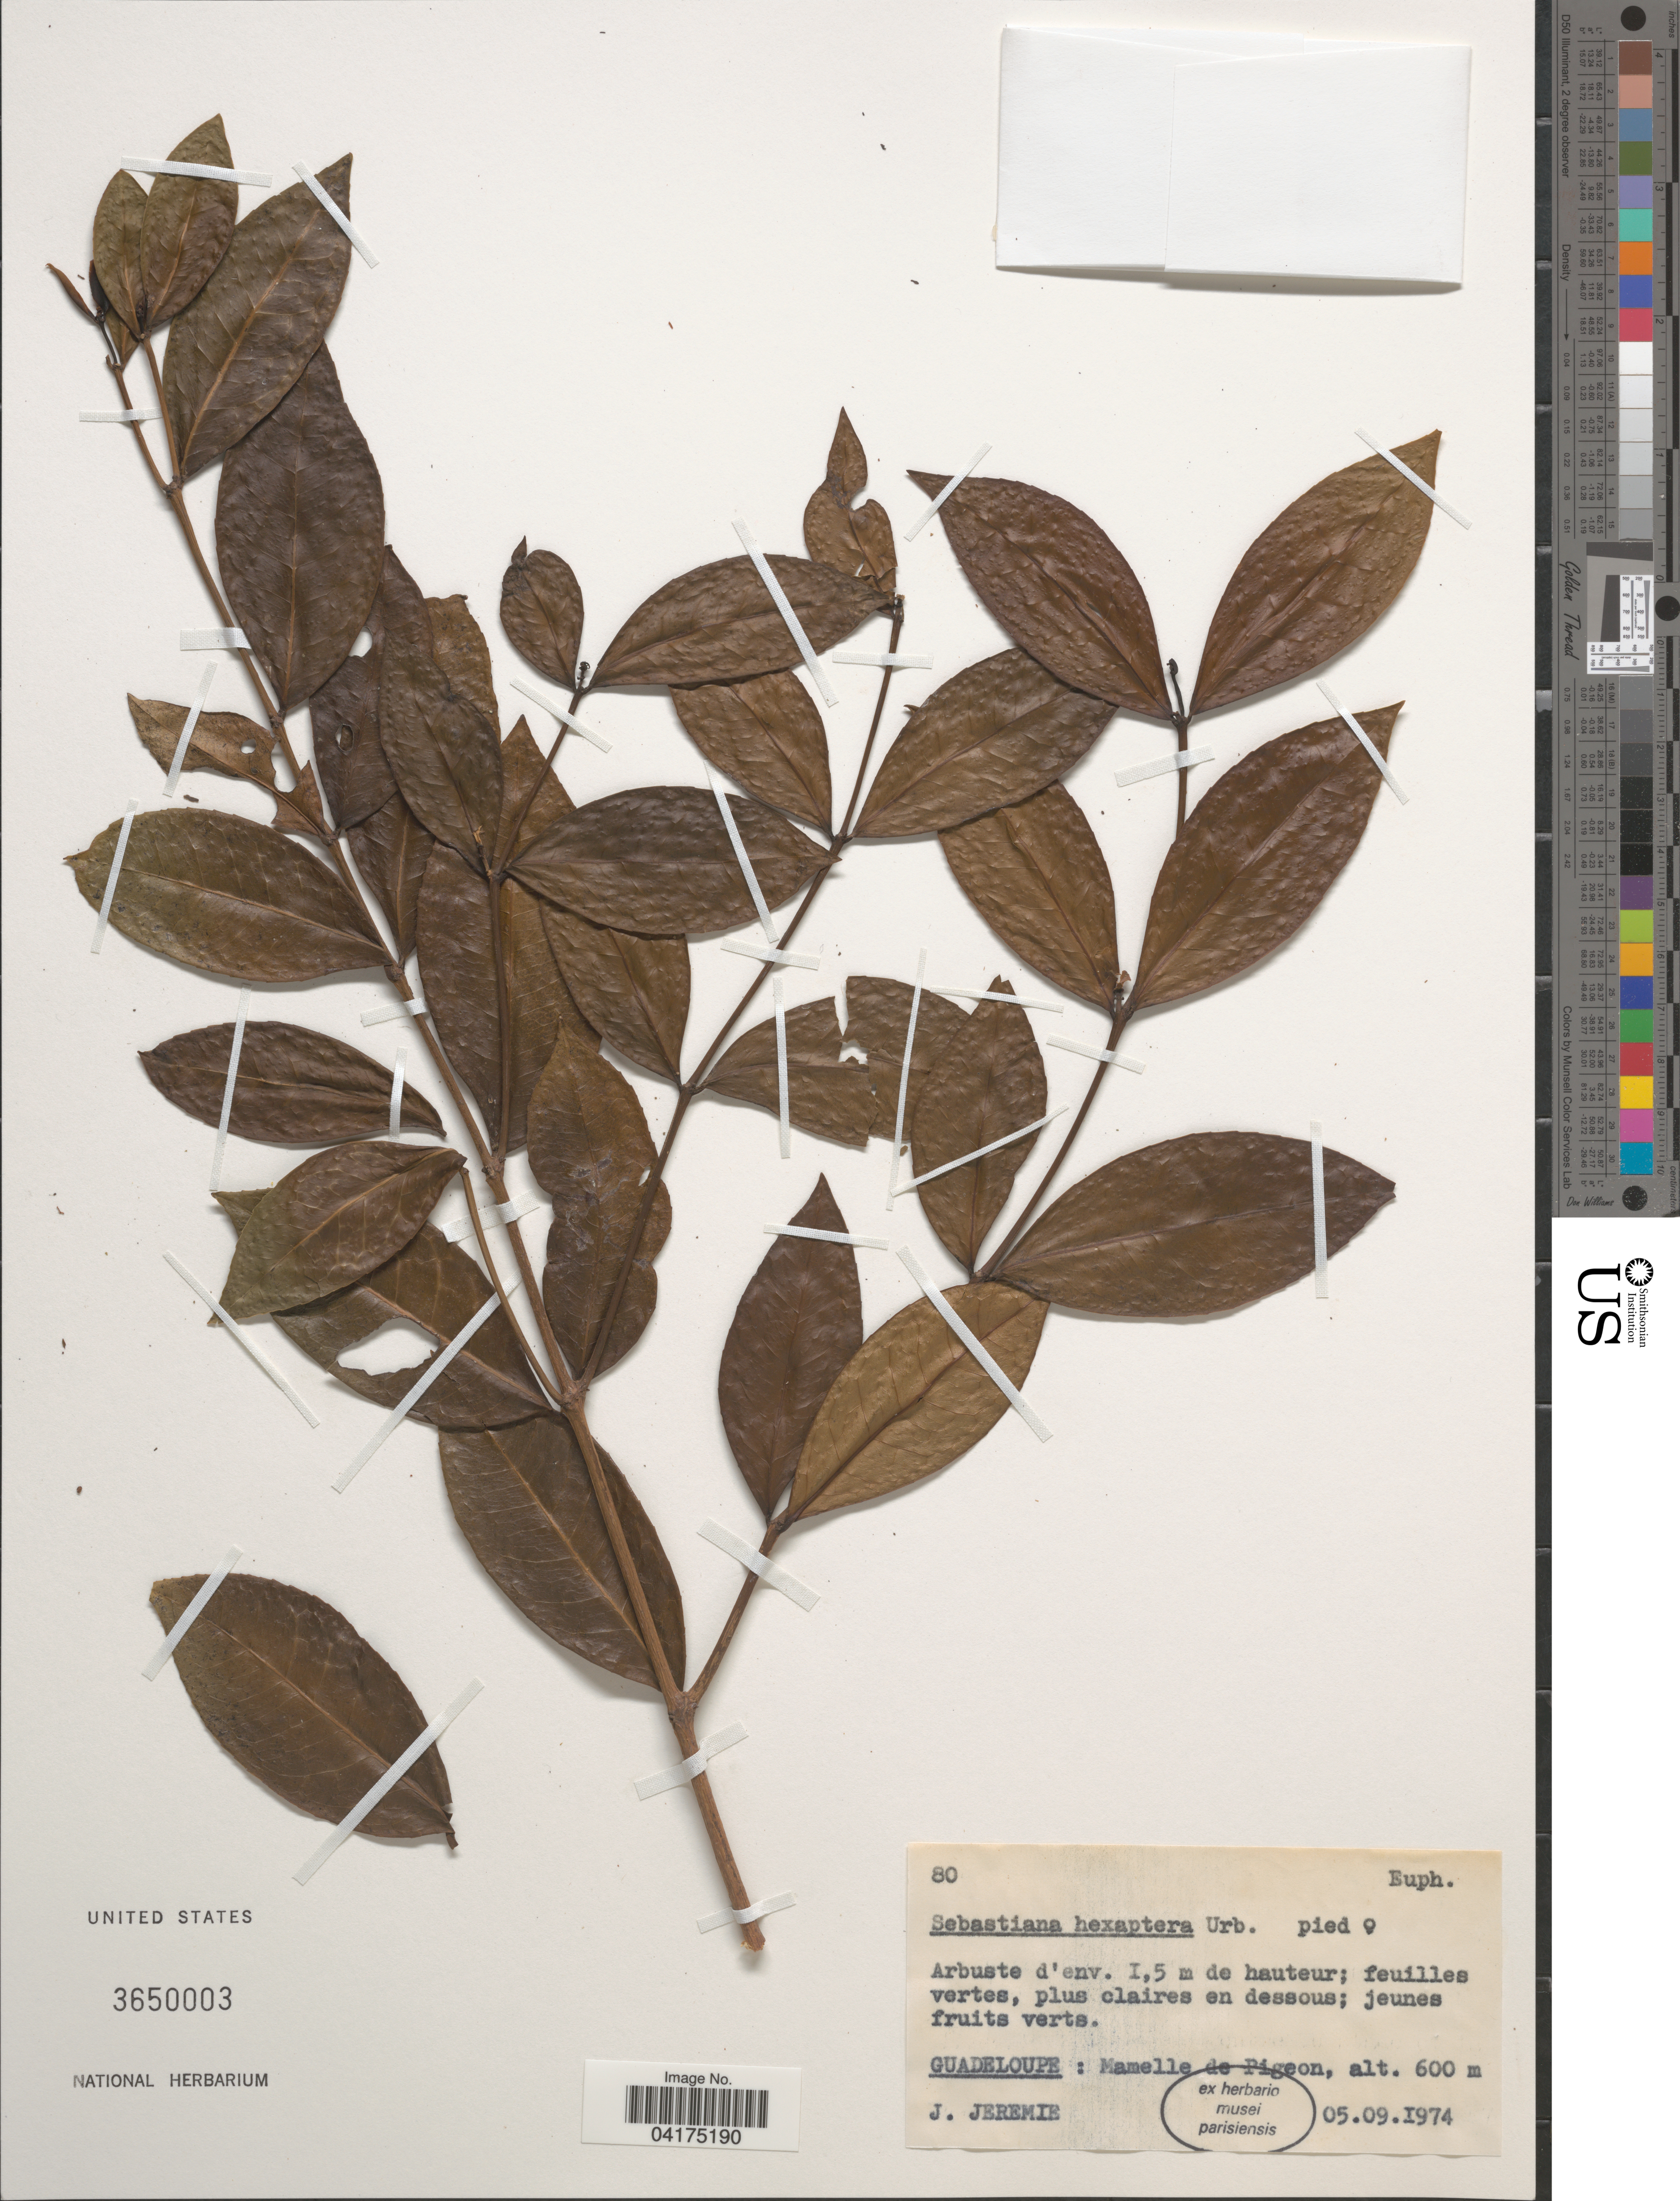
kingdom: Plantae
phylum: Tracheophyta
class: Magnoliopsida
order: Malpighiales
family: Euphorbiaceae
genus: Sebastiania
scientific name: Sebastiania hexaptera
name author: Urb.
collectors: J. Jérémie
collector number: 80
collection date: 1974-09-05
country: Guadeloupe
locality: Mamelle de Pigeon.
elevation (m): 600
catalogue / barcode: US 3650003